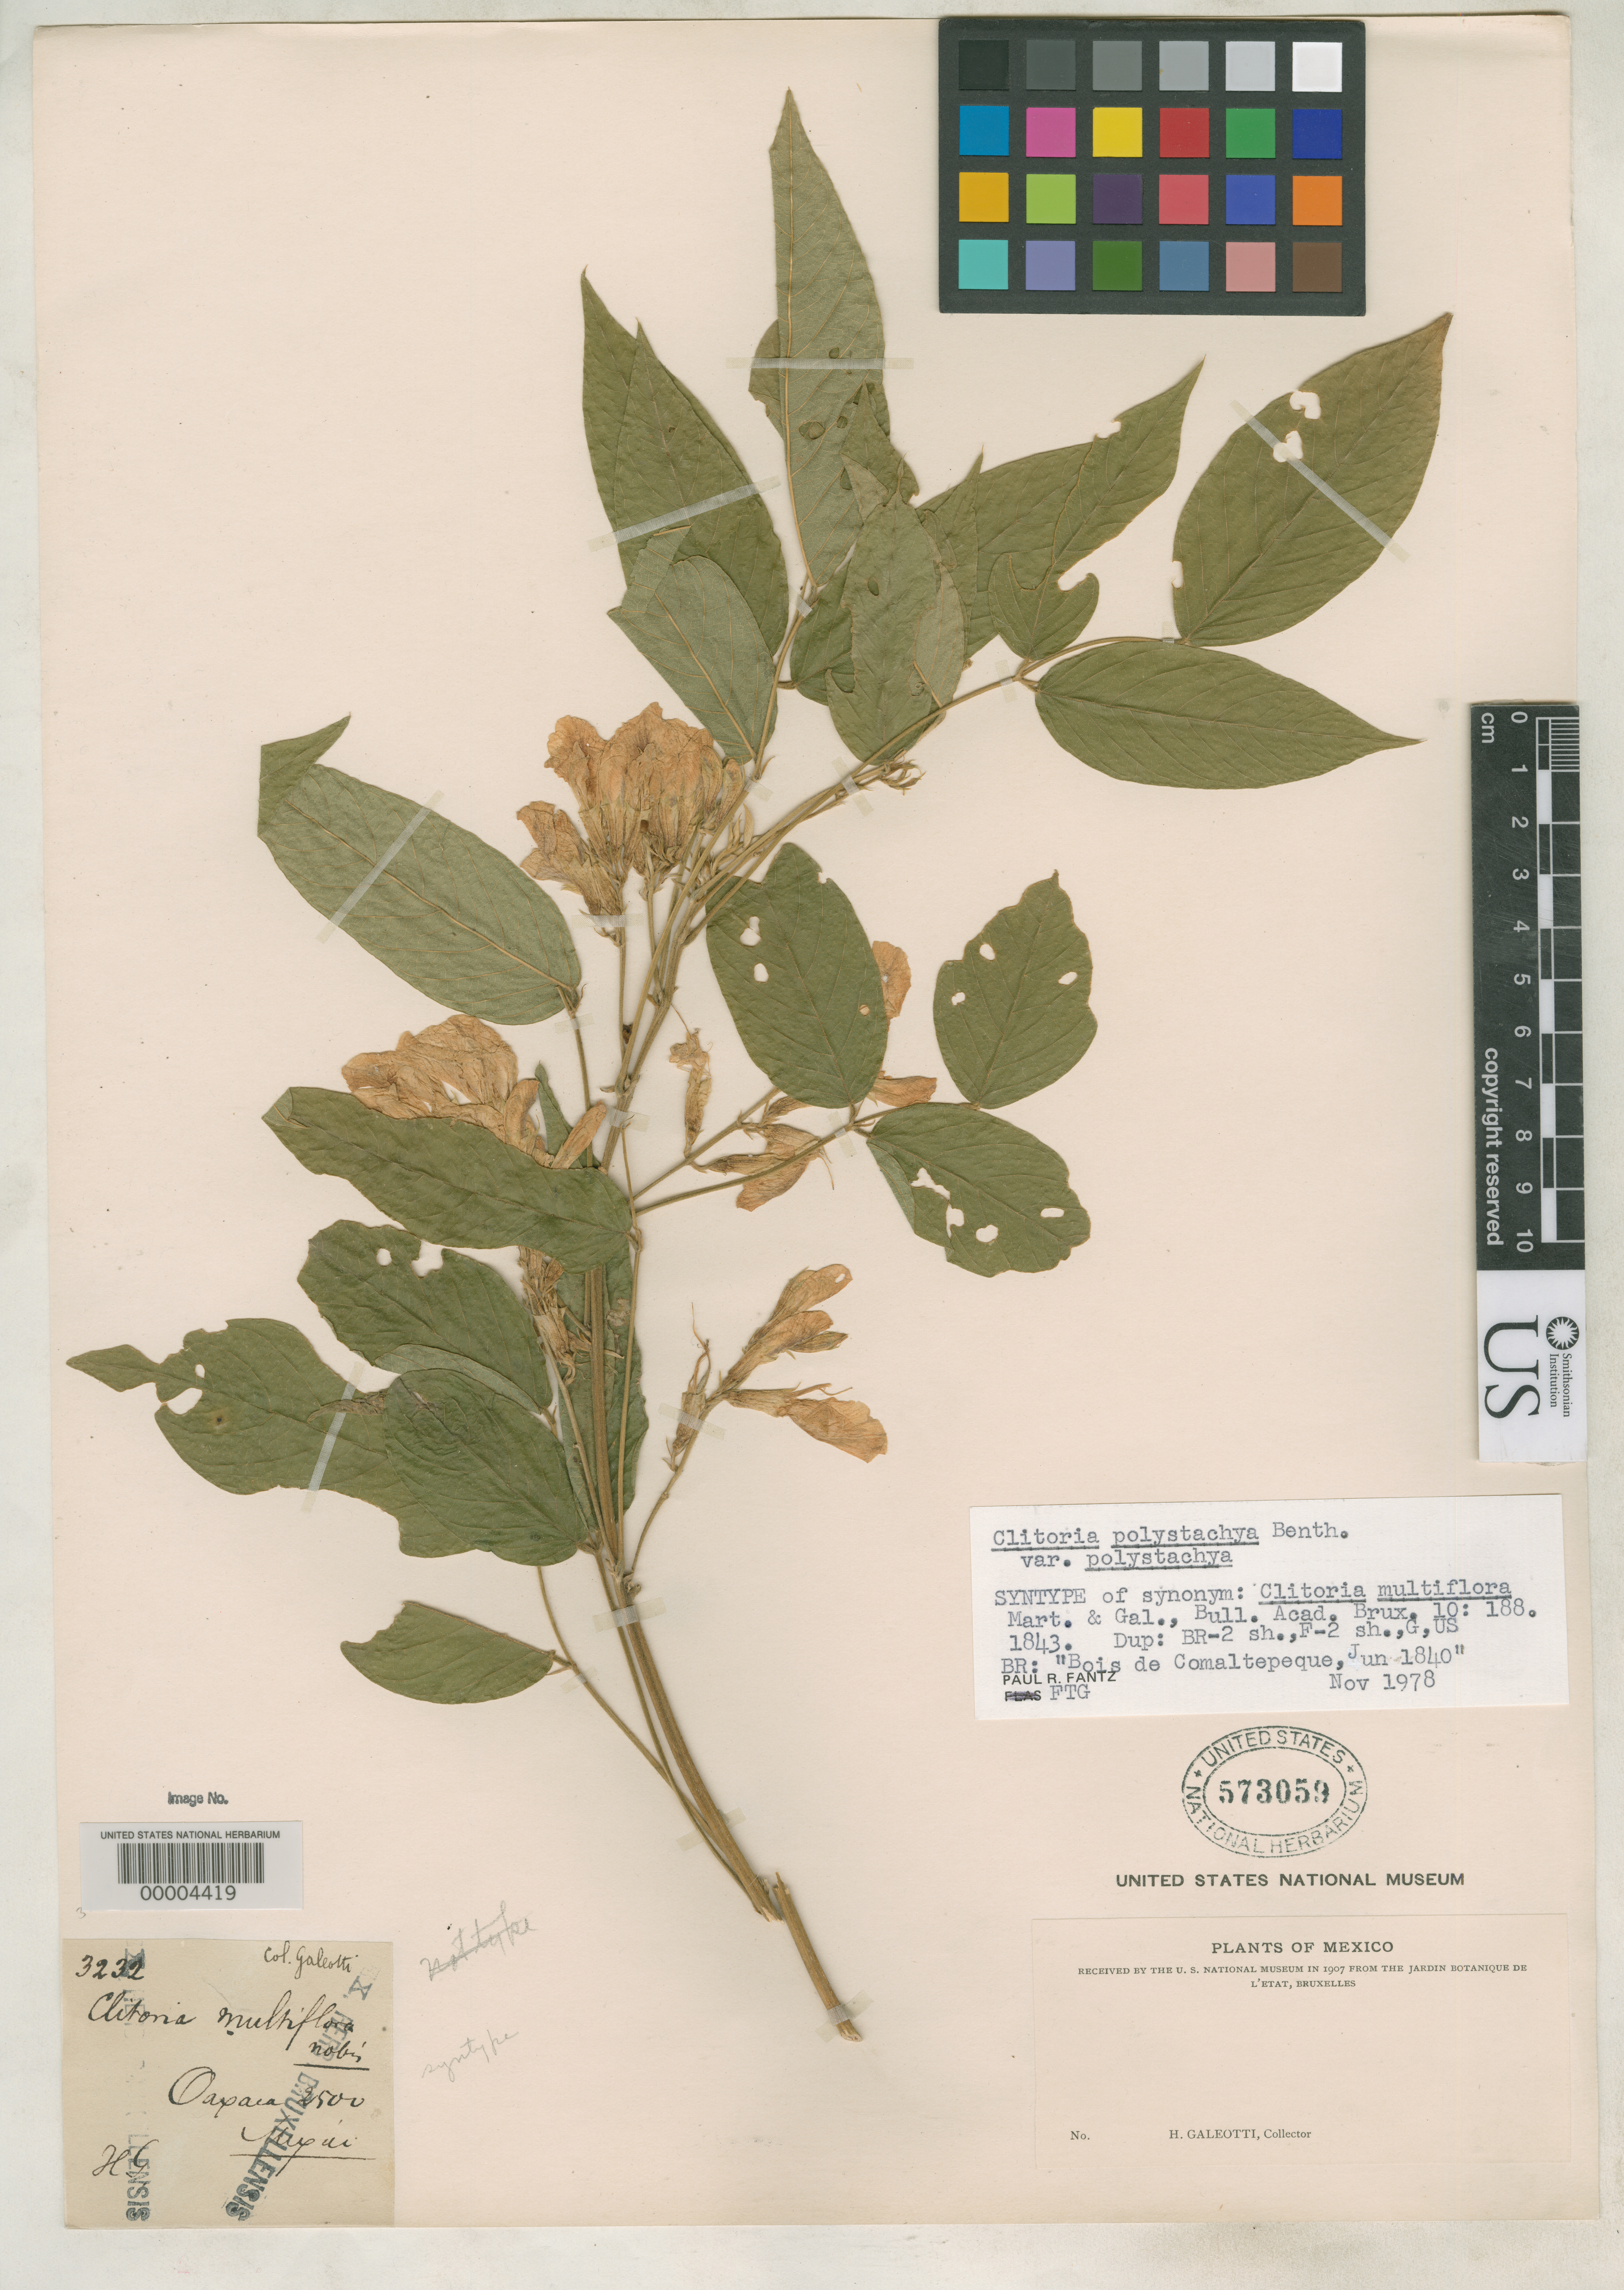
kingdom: Plantae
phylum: Tracheophyta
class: Magnoliopsida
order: Fabales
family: Fabaceae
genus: Clitoria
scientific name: Clitoria multiflora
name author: M. Martens & Galeotti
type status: Syntype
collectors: H. G. Galeotti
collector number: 3232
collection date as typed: Aug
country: Mexico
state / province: Oaxaca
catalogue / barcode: US 573059